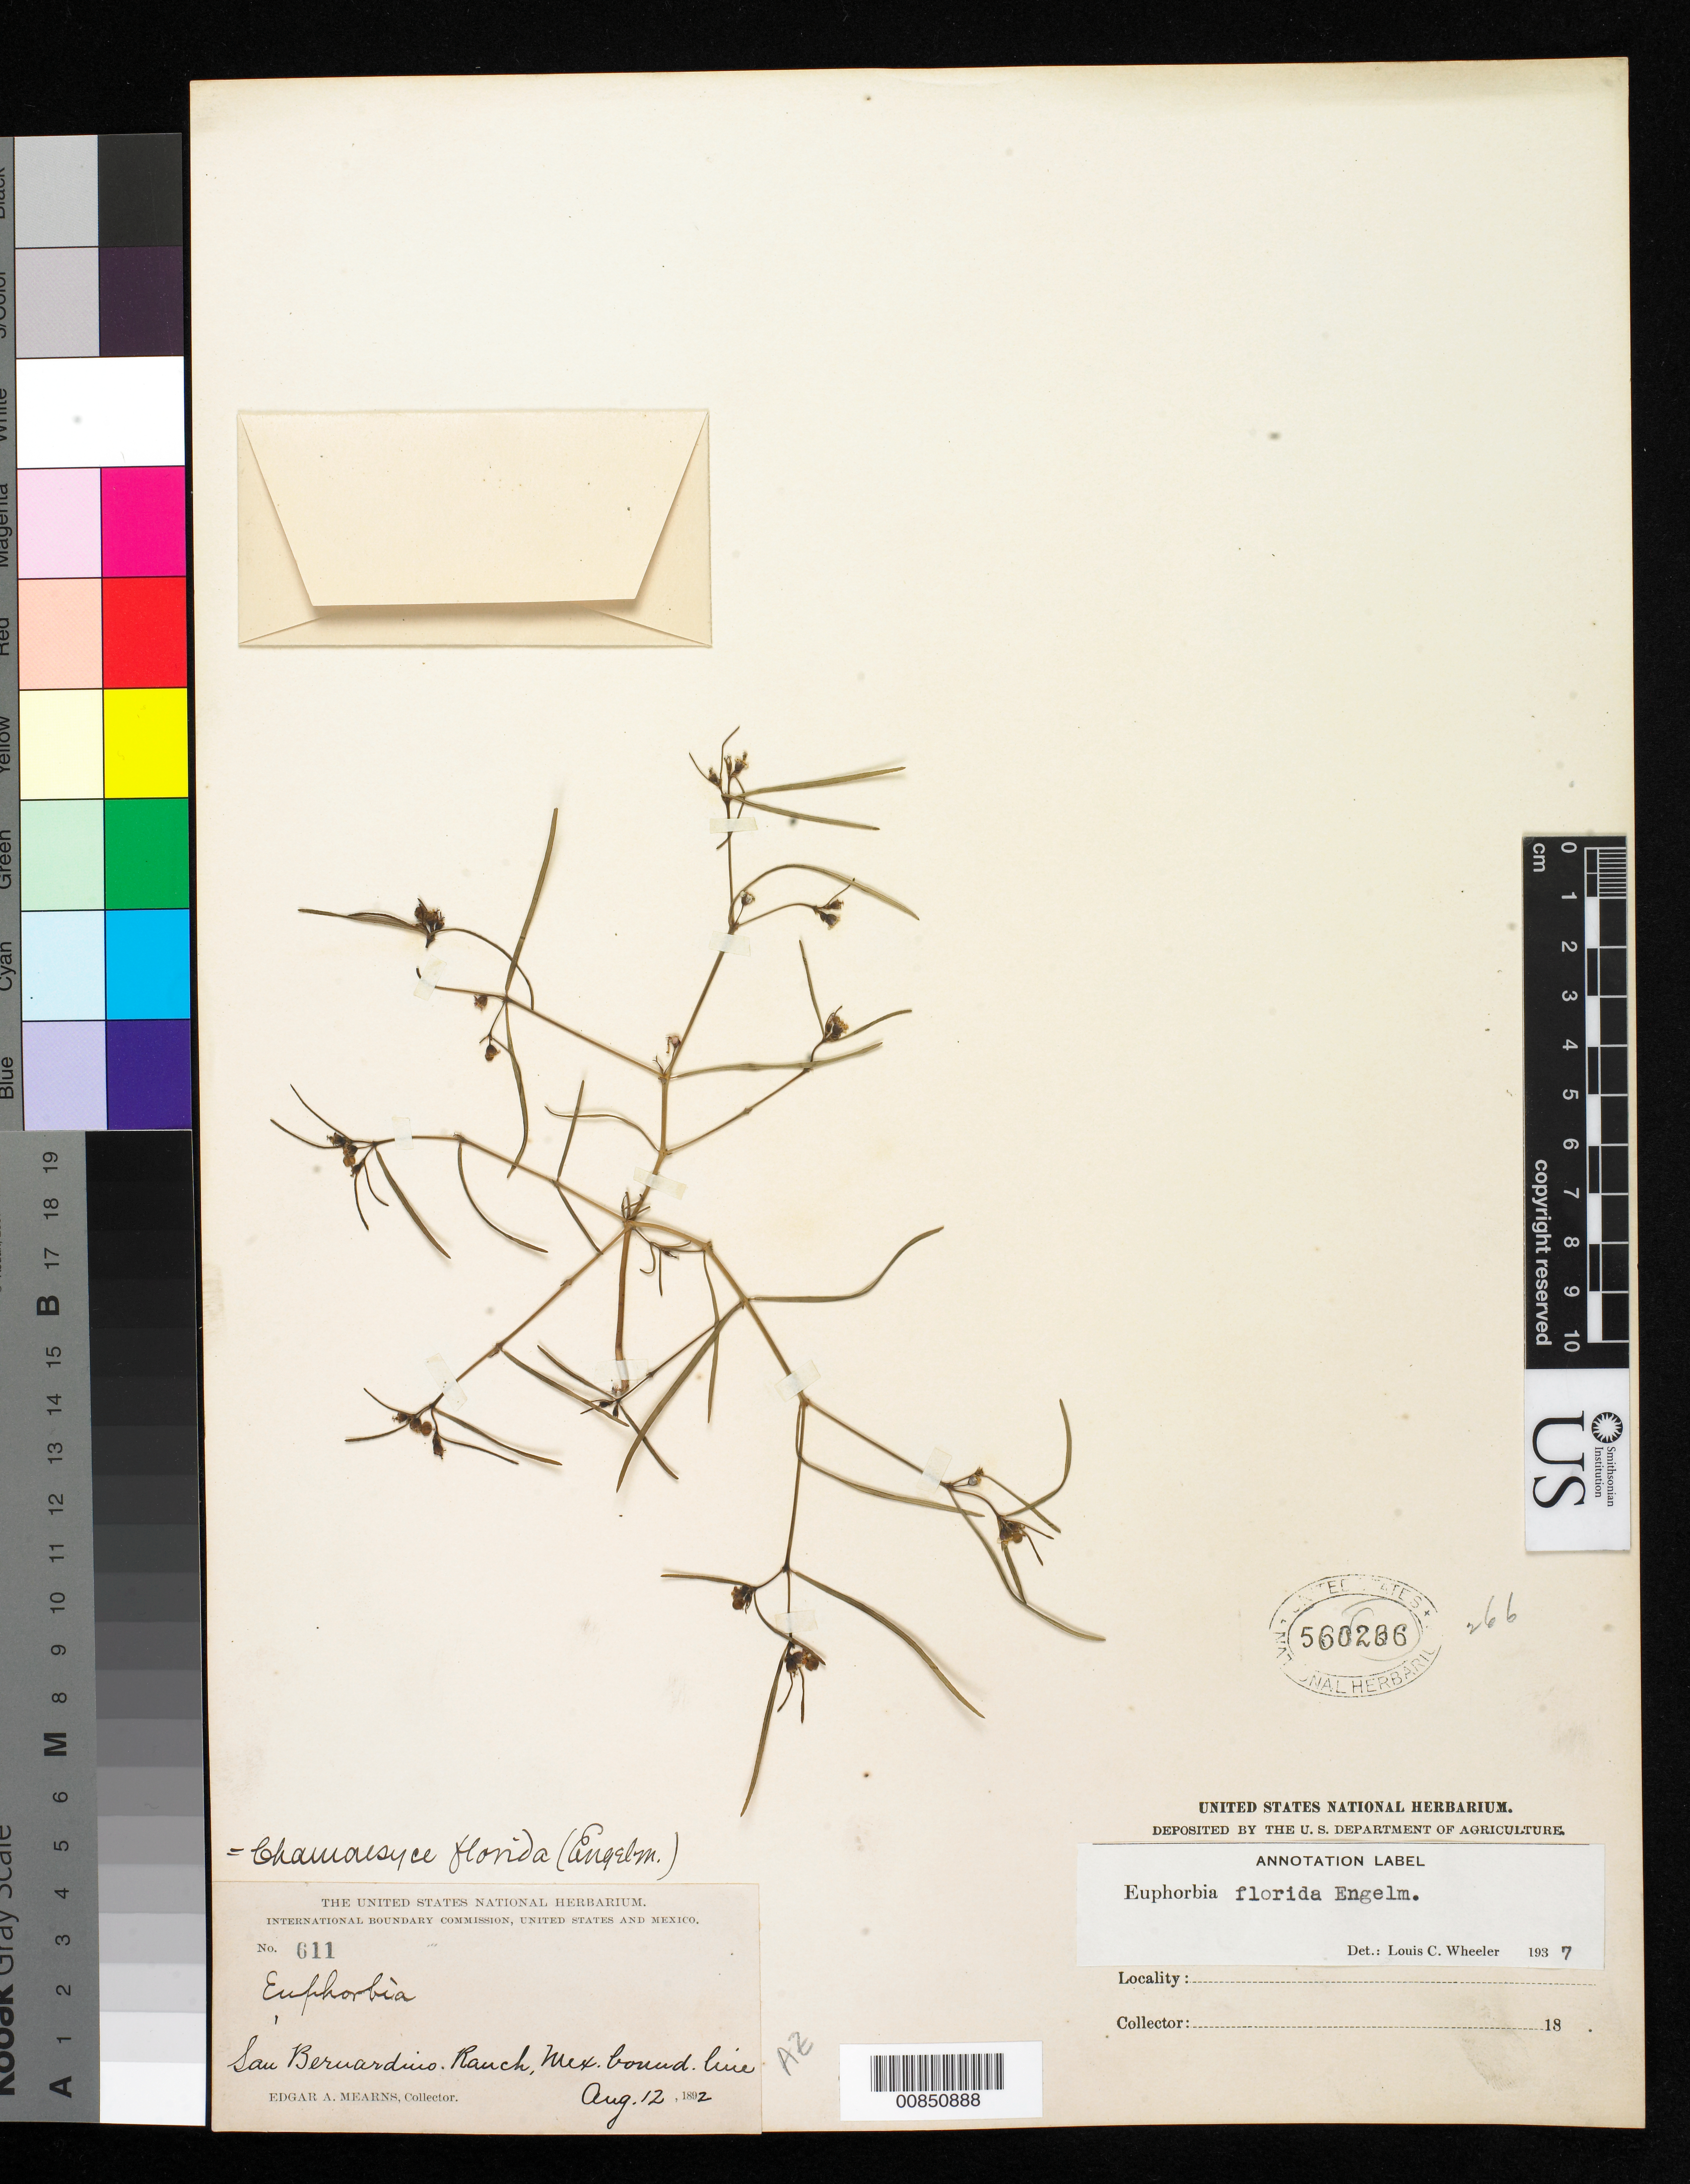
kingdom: Plantae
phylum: Tracheophyta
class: Magnoliopsida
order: Malpighiales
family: Euphorbiaceae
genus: Chamaesyce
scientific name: Chamaesyce florida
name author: (Engelm.) Millsp.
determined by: Wheeler, J. L.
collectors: E. A. Mearns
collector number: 611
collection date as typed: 12 Aug 1892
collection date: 1892-08-12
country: United States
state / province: Arizona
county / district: Cochise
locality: San Bernardino Ranch, Mexican Boundary Line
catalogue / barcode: US 560266